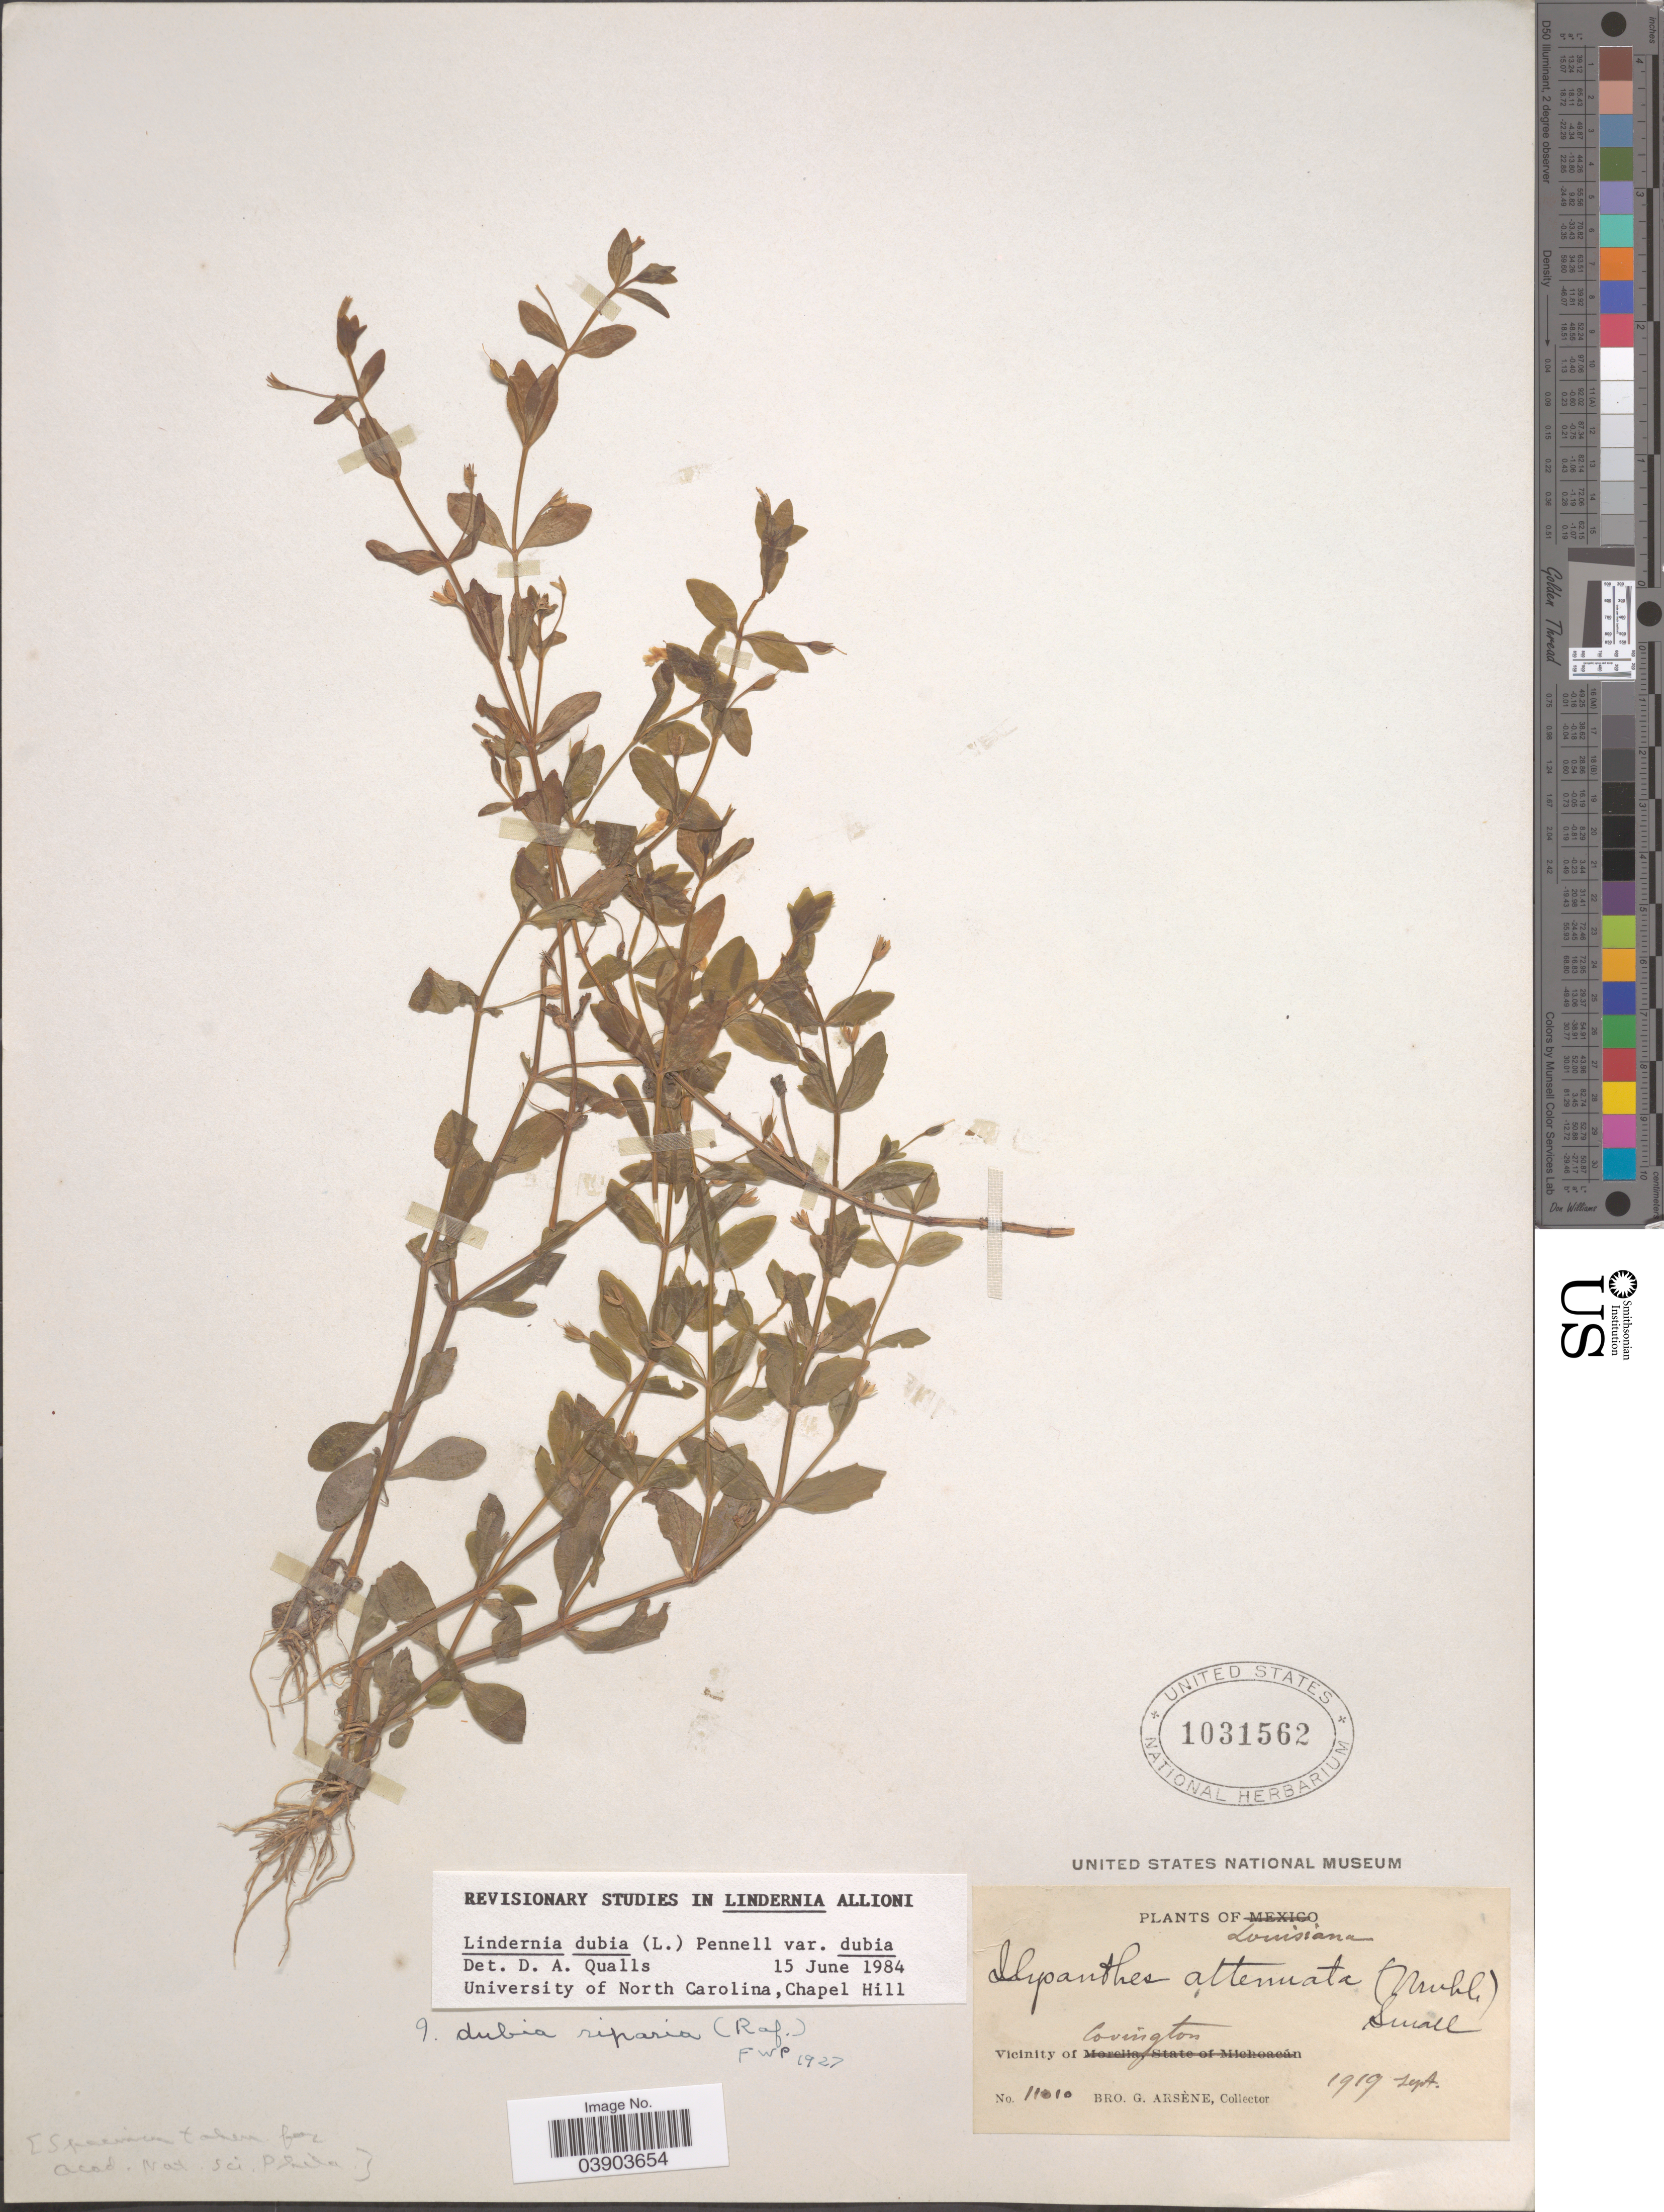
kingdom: Plantae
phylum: Tracheophyta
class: Magnoliopsida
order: Lamiales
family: Linderniaceae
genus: Lindernia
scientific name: Lindernia dubia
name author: (L.) Pennell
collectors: Bro. G. Arsène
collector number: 11010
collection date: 1919-09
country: United States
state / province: Louisiana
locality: Vicinity of Covington.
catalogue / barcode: US 1031562